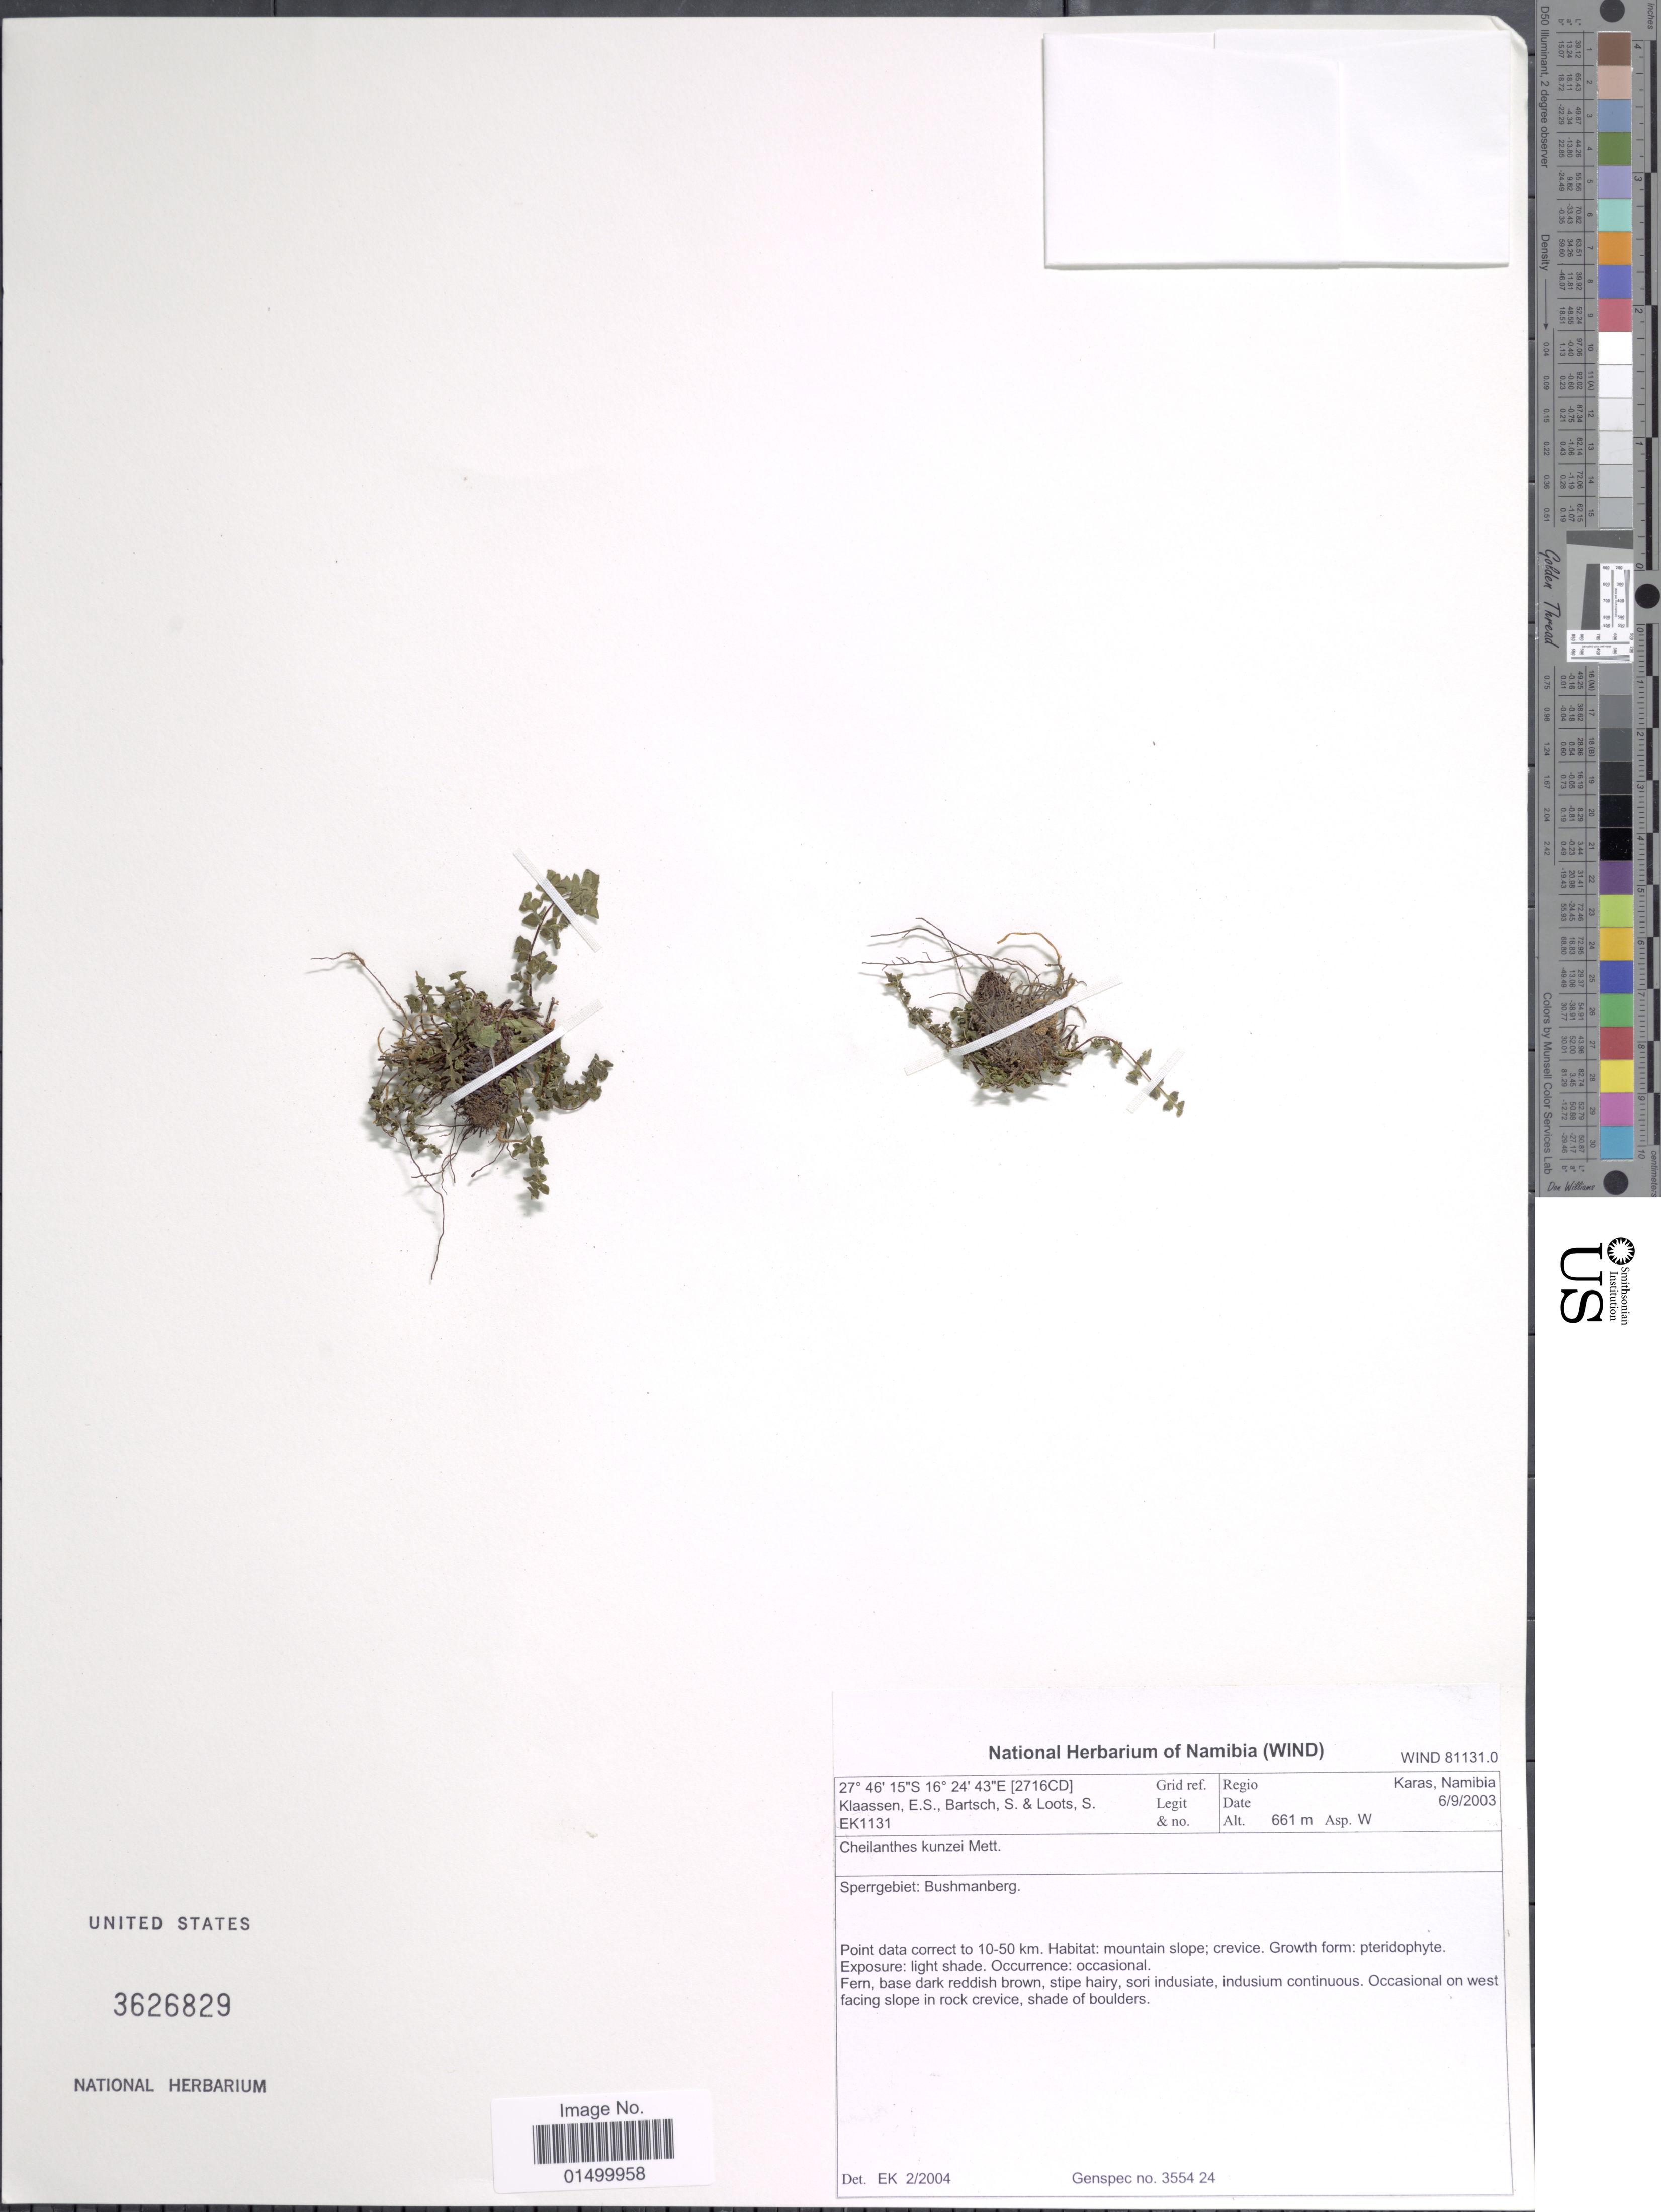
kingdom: Plantae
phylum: Tracheophyta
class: Polypodiopsida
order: Polypodiales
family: Pteridaceae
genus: Cheilanthes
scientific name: Cheilanthes kunzei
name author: Mett.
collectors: E. S. Klaassen, S. Bartsch & S. Loots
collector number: EK1131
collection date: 2003-09-06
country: Namibia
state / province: Karas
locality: Point data correct to 10-50 km, Occasiona on west facing slope in rock crevices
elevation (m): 661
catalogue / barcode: US 3626829